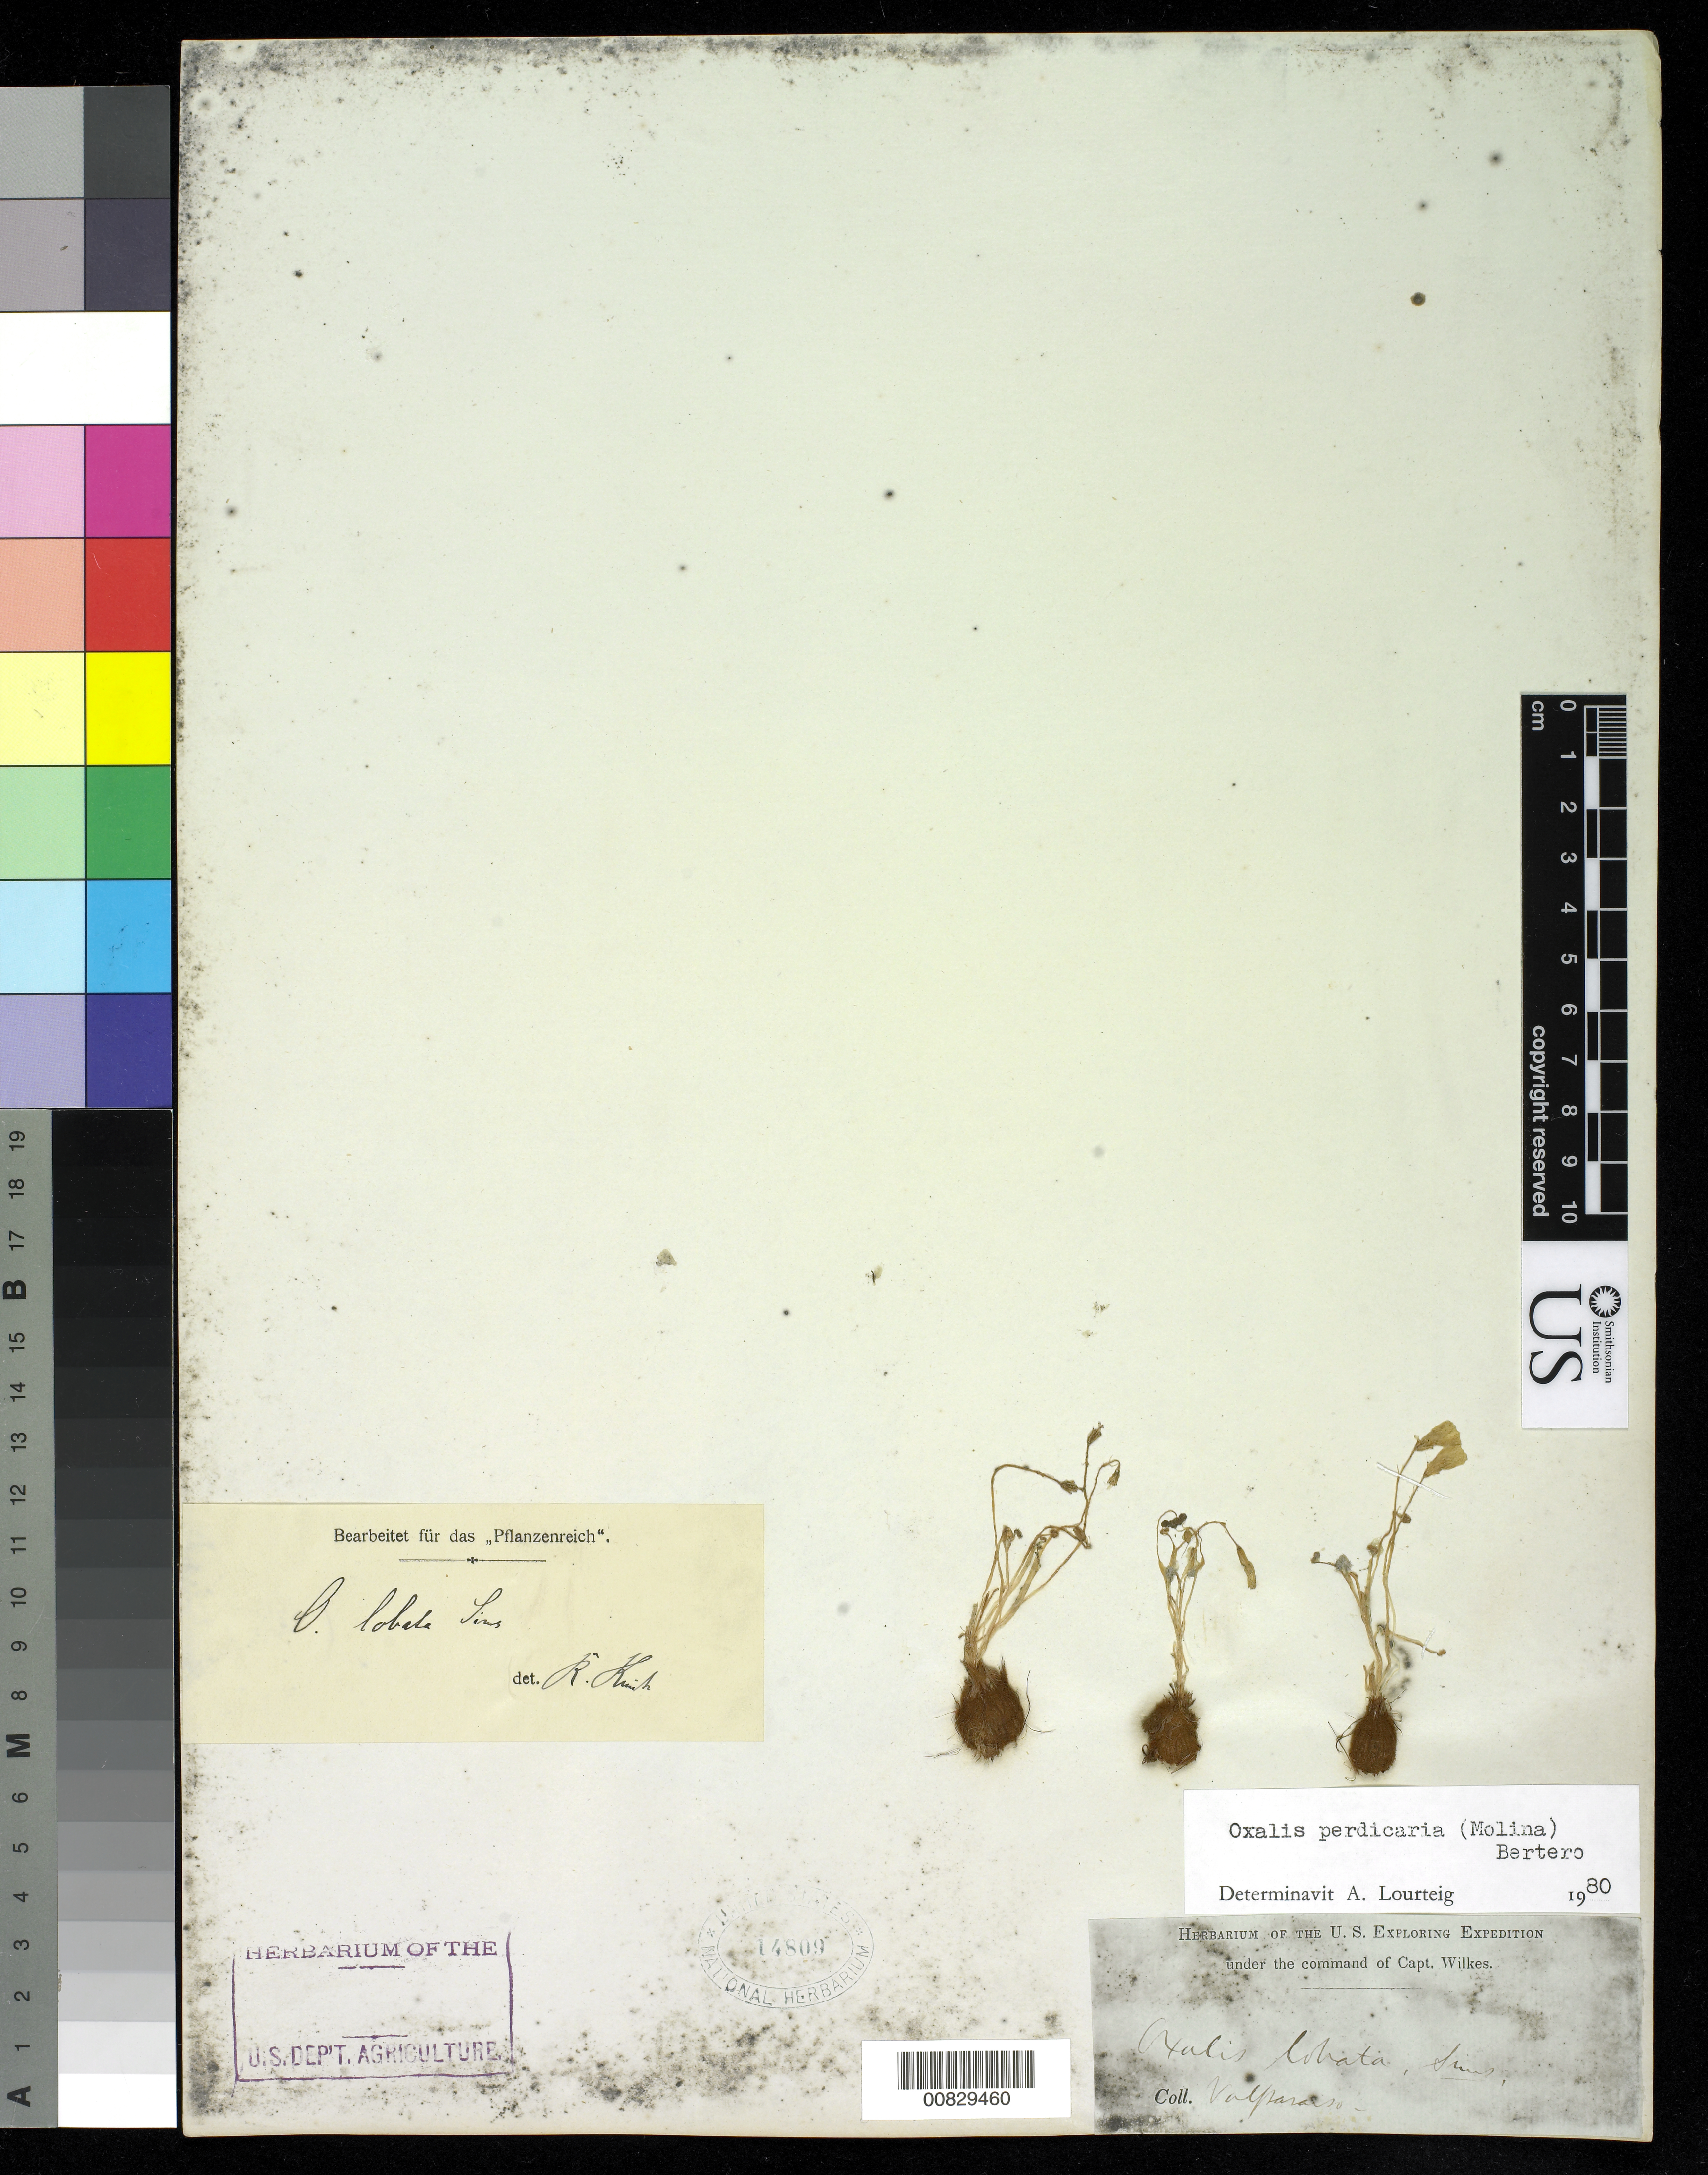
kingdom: Plantae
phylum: Tracheophyta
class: Magnoliopsida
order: Oxalidales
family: Oxalidaceae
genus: Oxalis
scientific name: Oxalis perdicaria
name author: (Molina) Bertero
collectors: Wilkes Explor. Exped.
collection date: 1838/1842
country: Chile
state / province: Valparaíso (V)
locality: Valparaiso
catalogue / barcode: US 14809